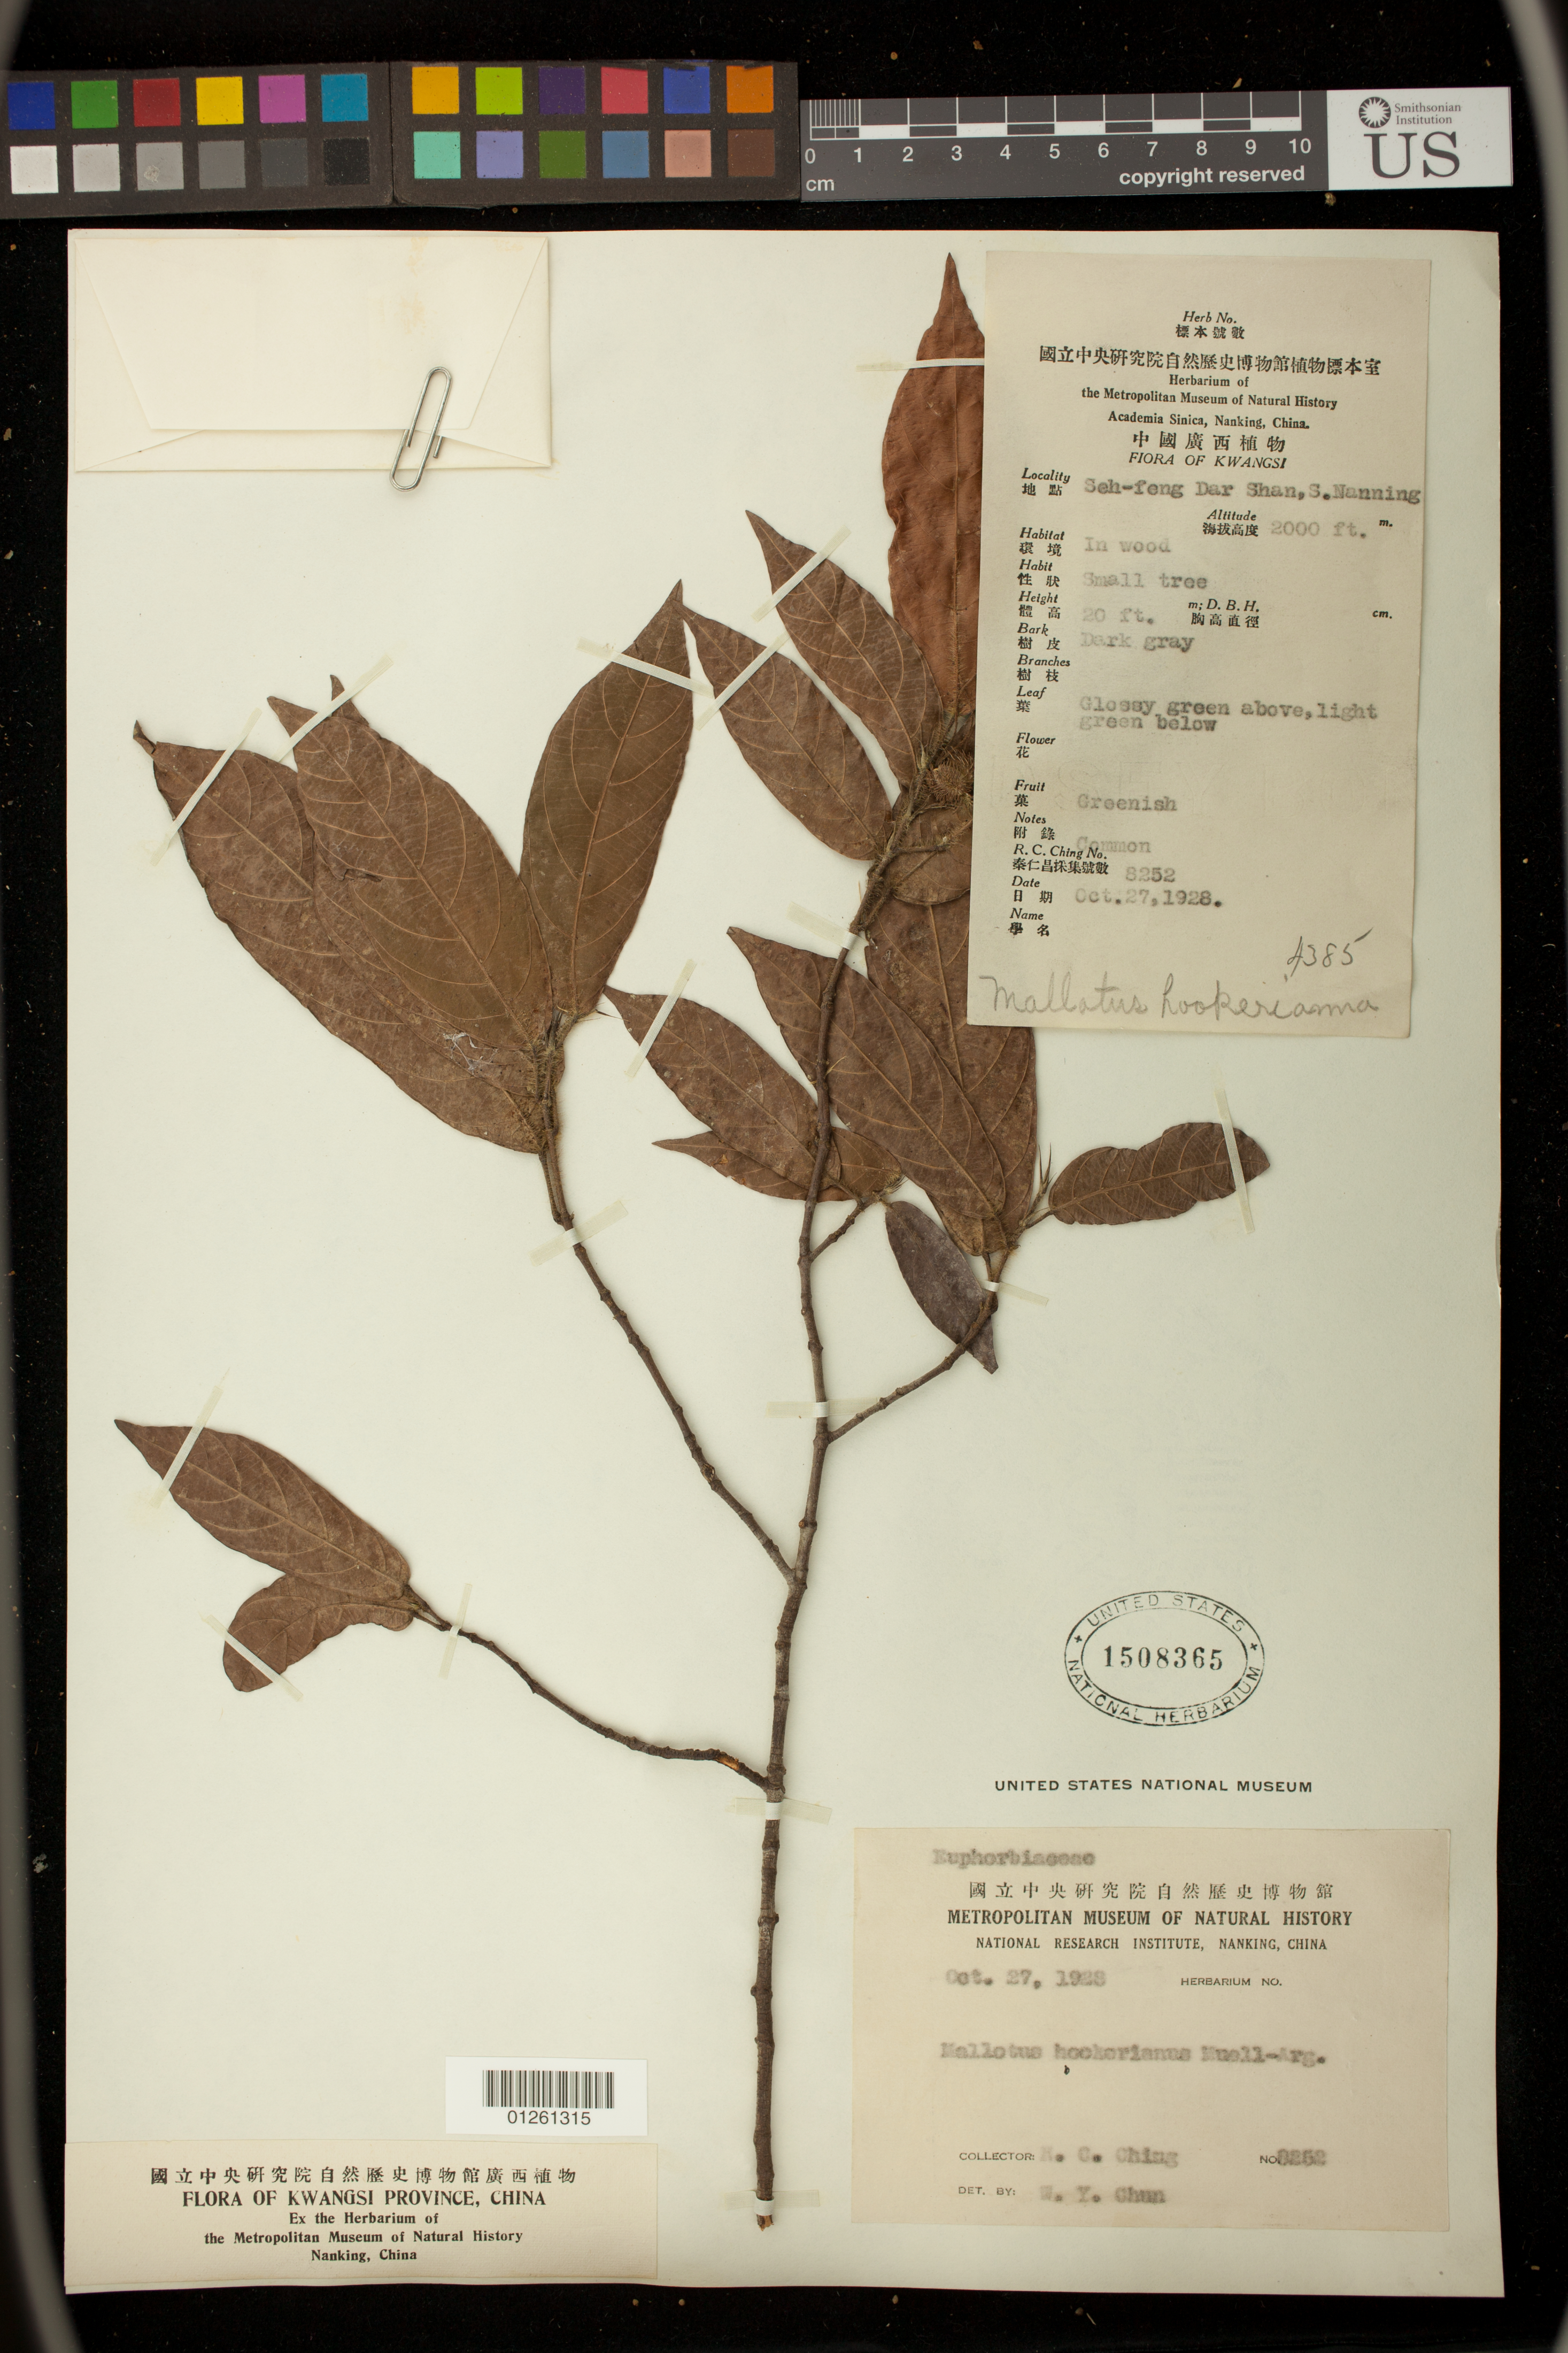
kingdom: Plantae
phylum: Tracheophyta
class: Magnoliopsida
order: Malpighiales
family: Euphorbiaceae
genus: Hancea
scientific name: Hancea hookeriana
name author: Seem.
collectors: R. C. Ching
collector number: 8252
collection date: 1928-10-27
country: China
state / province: Guangxi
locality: Seh-feng Dar Shan, S. Nanning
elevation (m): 610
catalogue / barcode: US 1508365